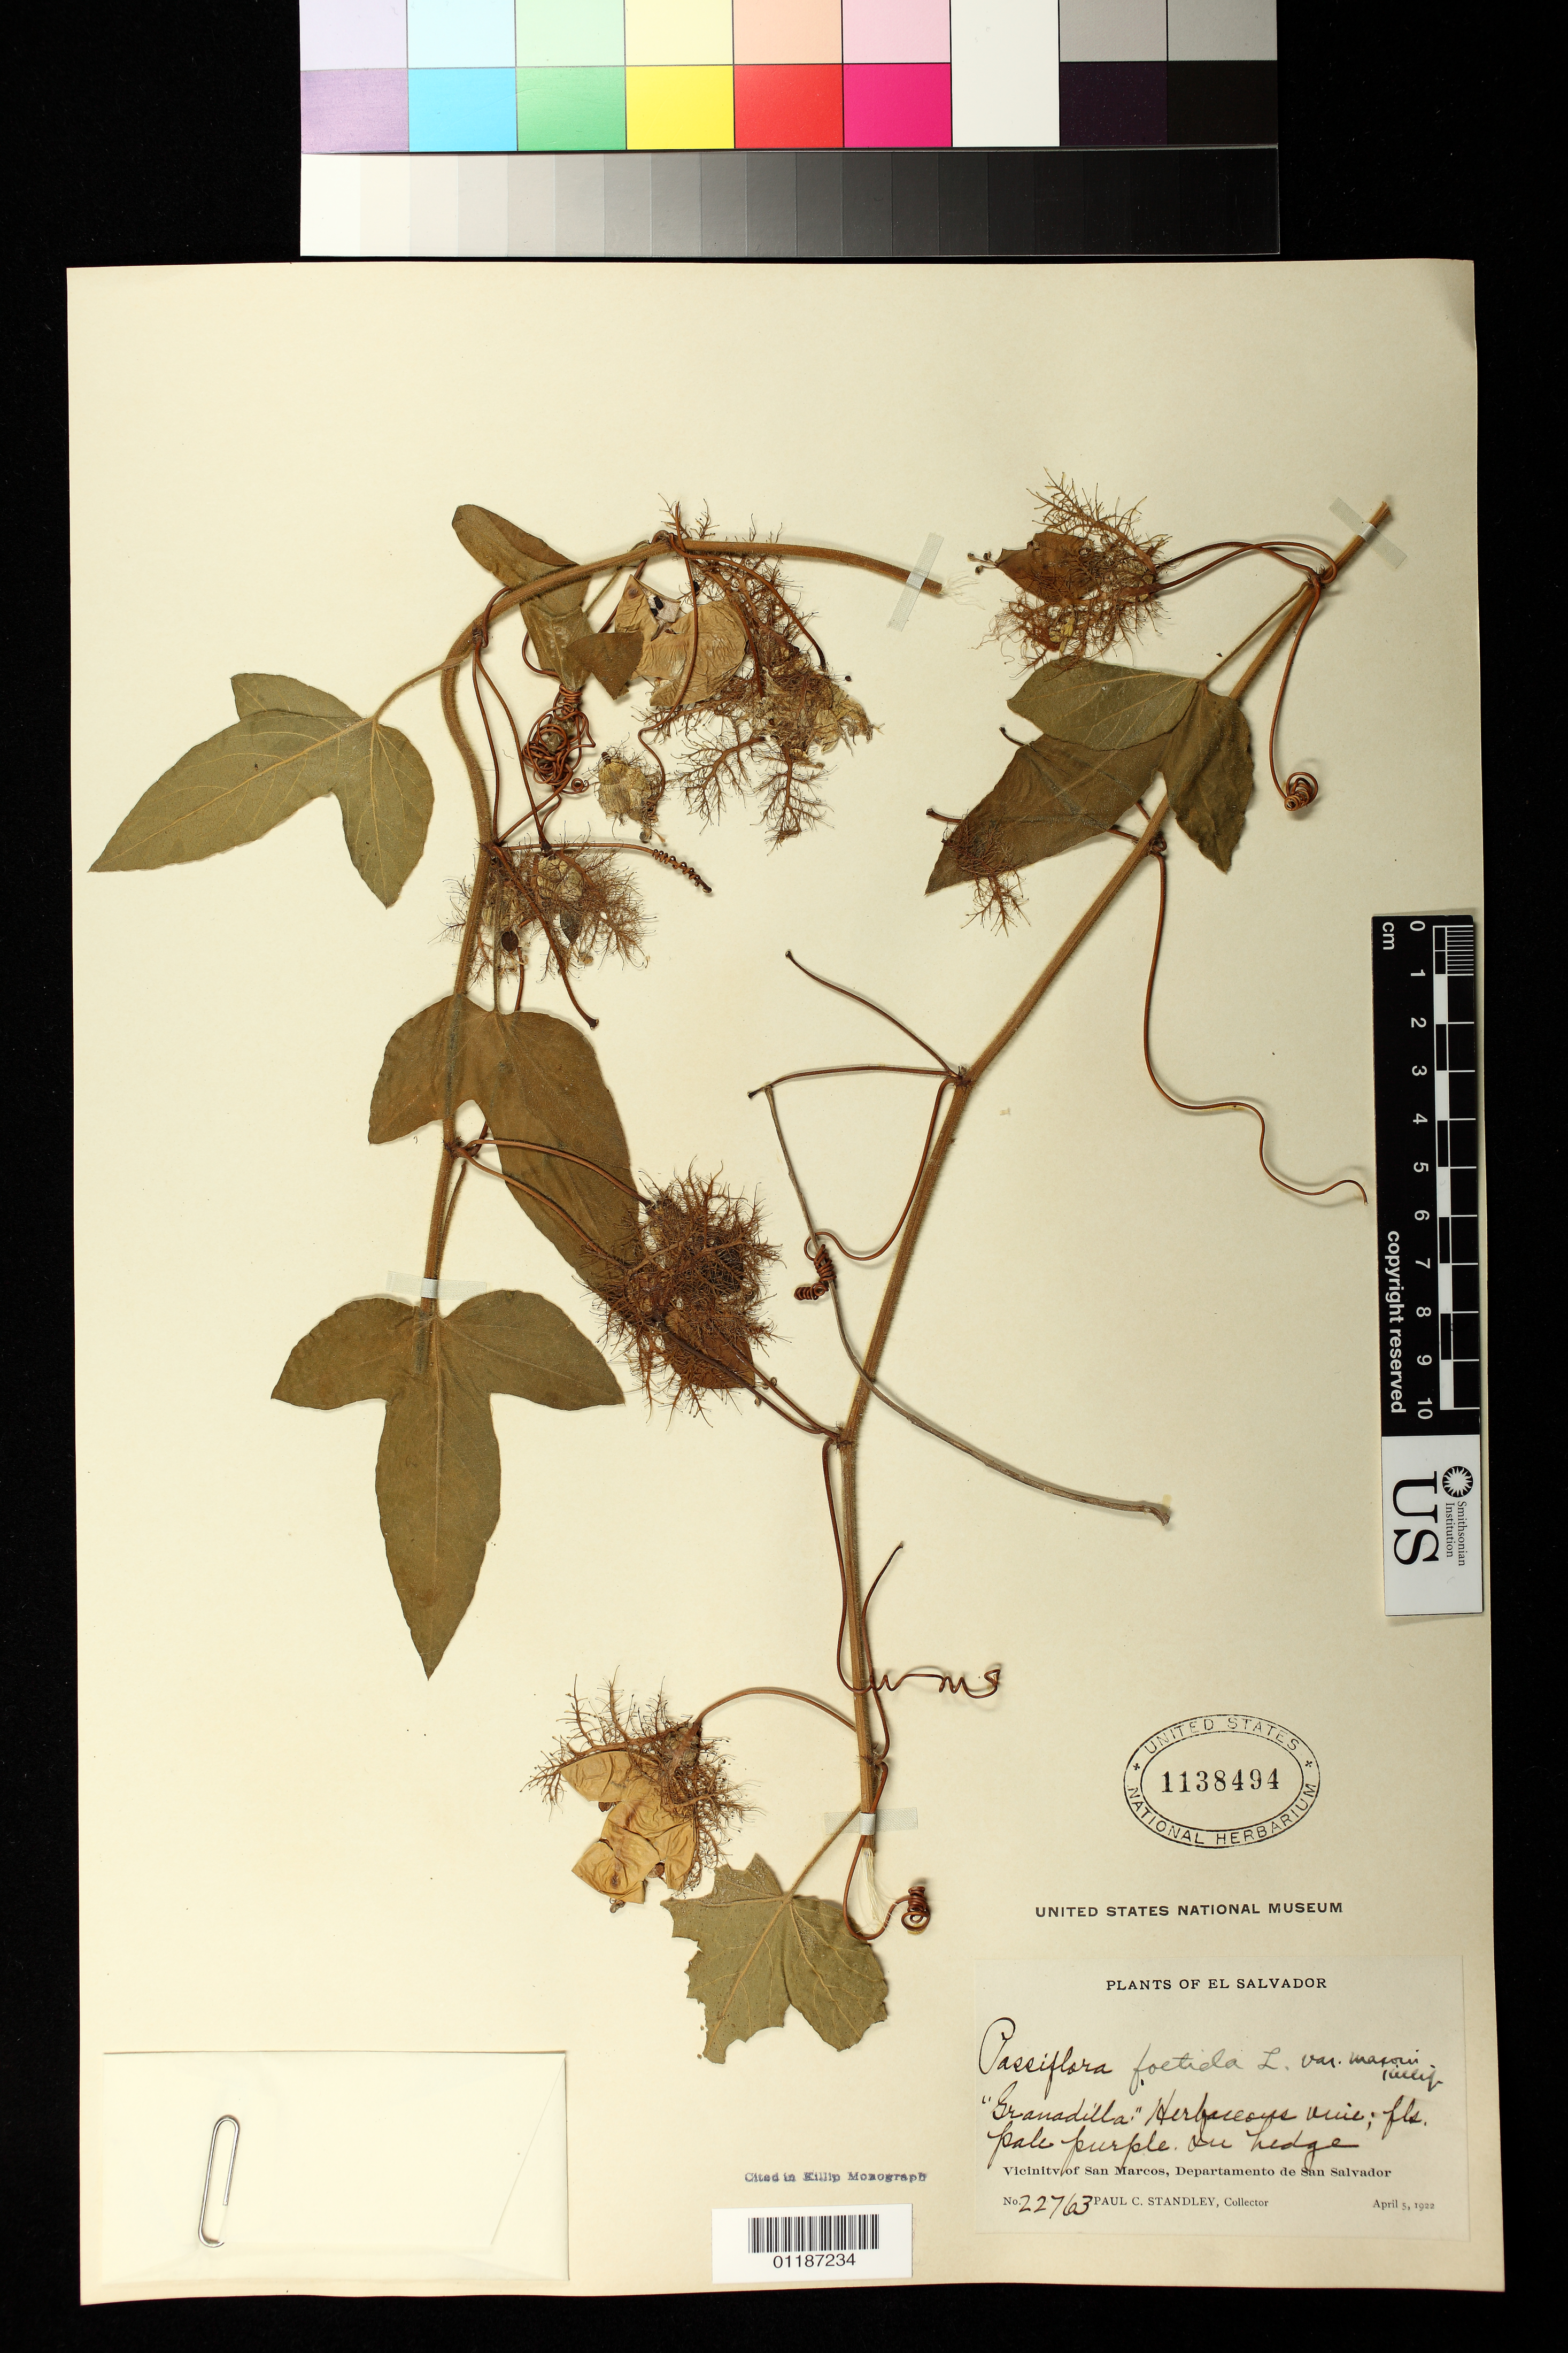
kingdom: Plantae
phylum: Tracheophyta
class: Magnoliopsida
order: Malpighiales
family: Passifloraceae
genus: Passiflora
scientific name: Passiflora foetida var. maxonii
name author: Killip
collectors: P. C. Standley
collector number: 22763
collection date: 1922-04-05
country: El Salvador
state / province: San Salvador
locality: Vicinity of San Marcos.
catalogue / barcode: US 1138494